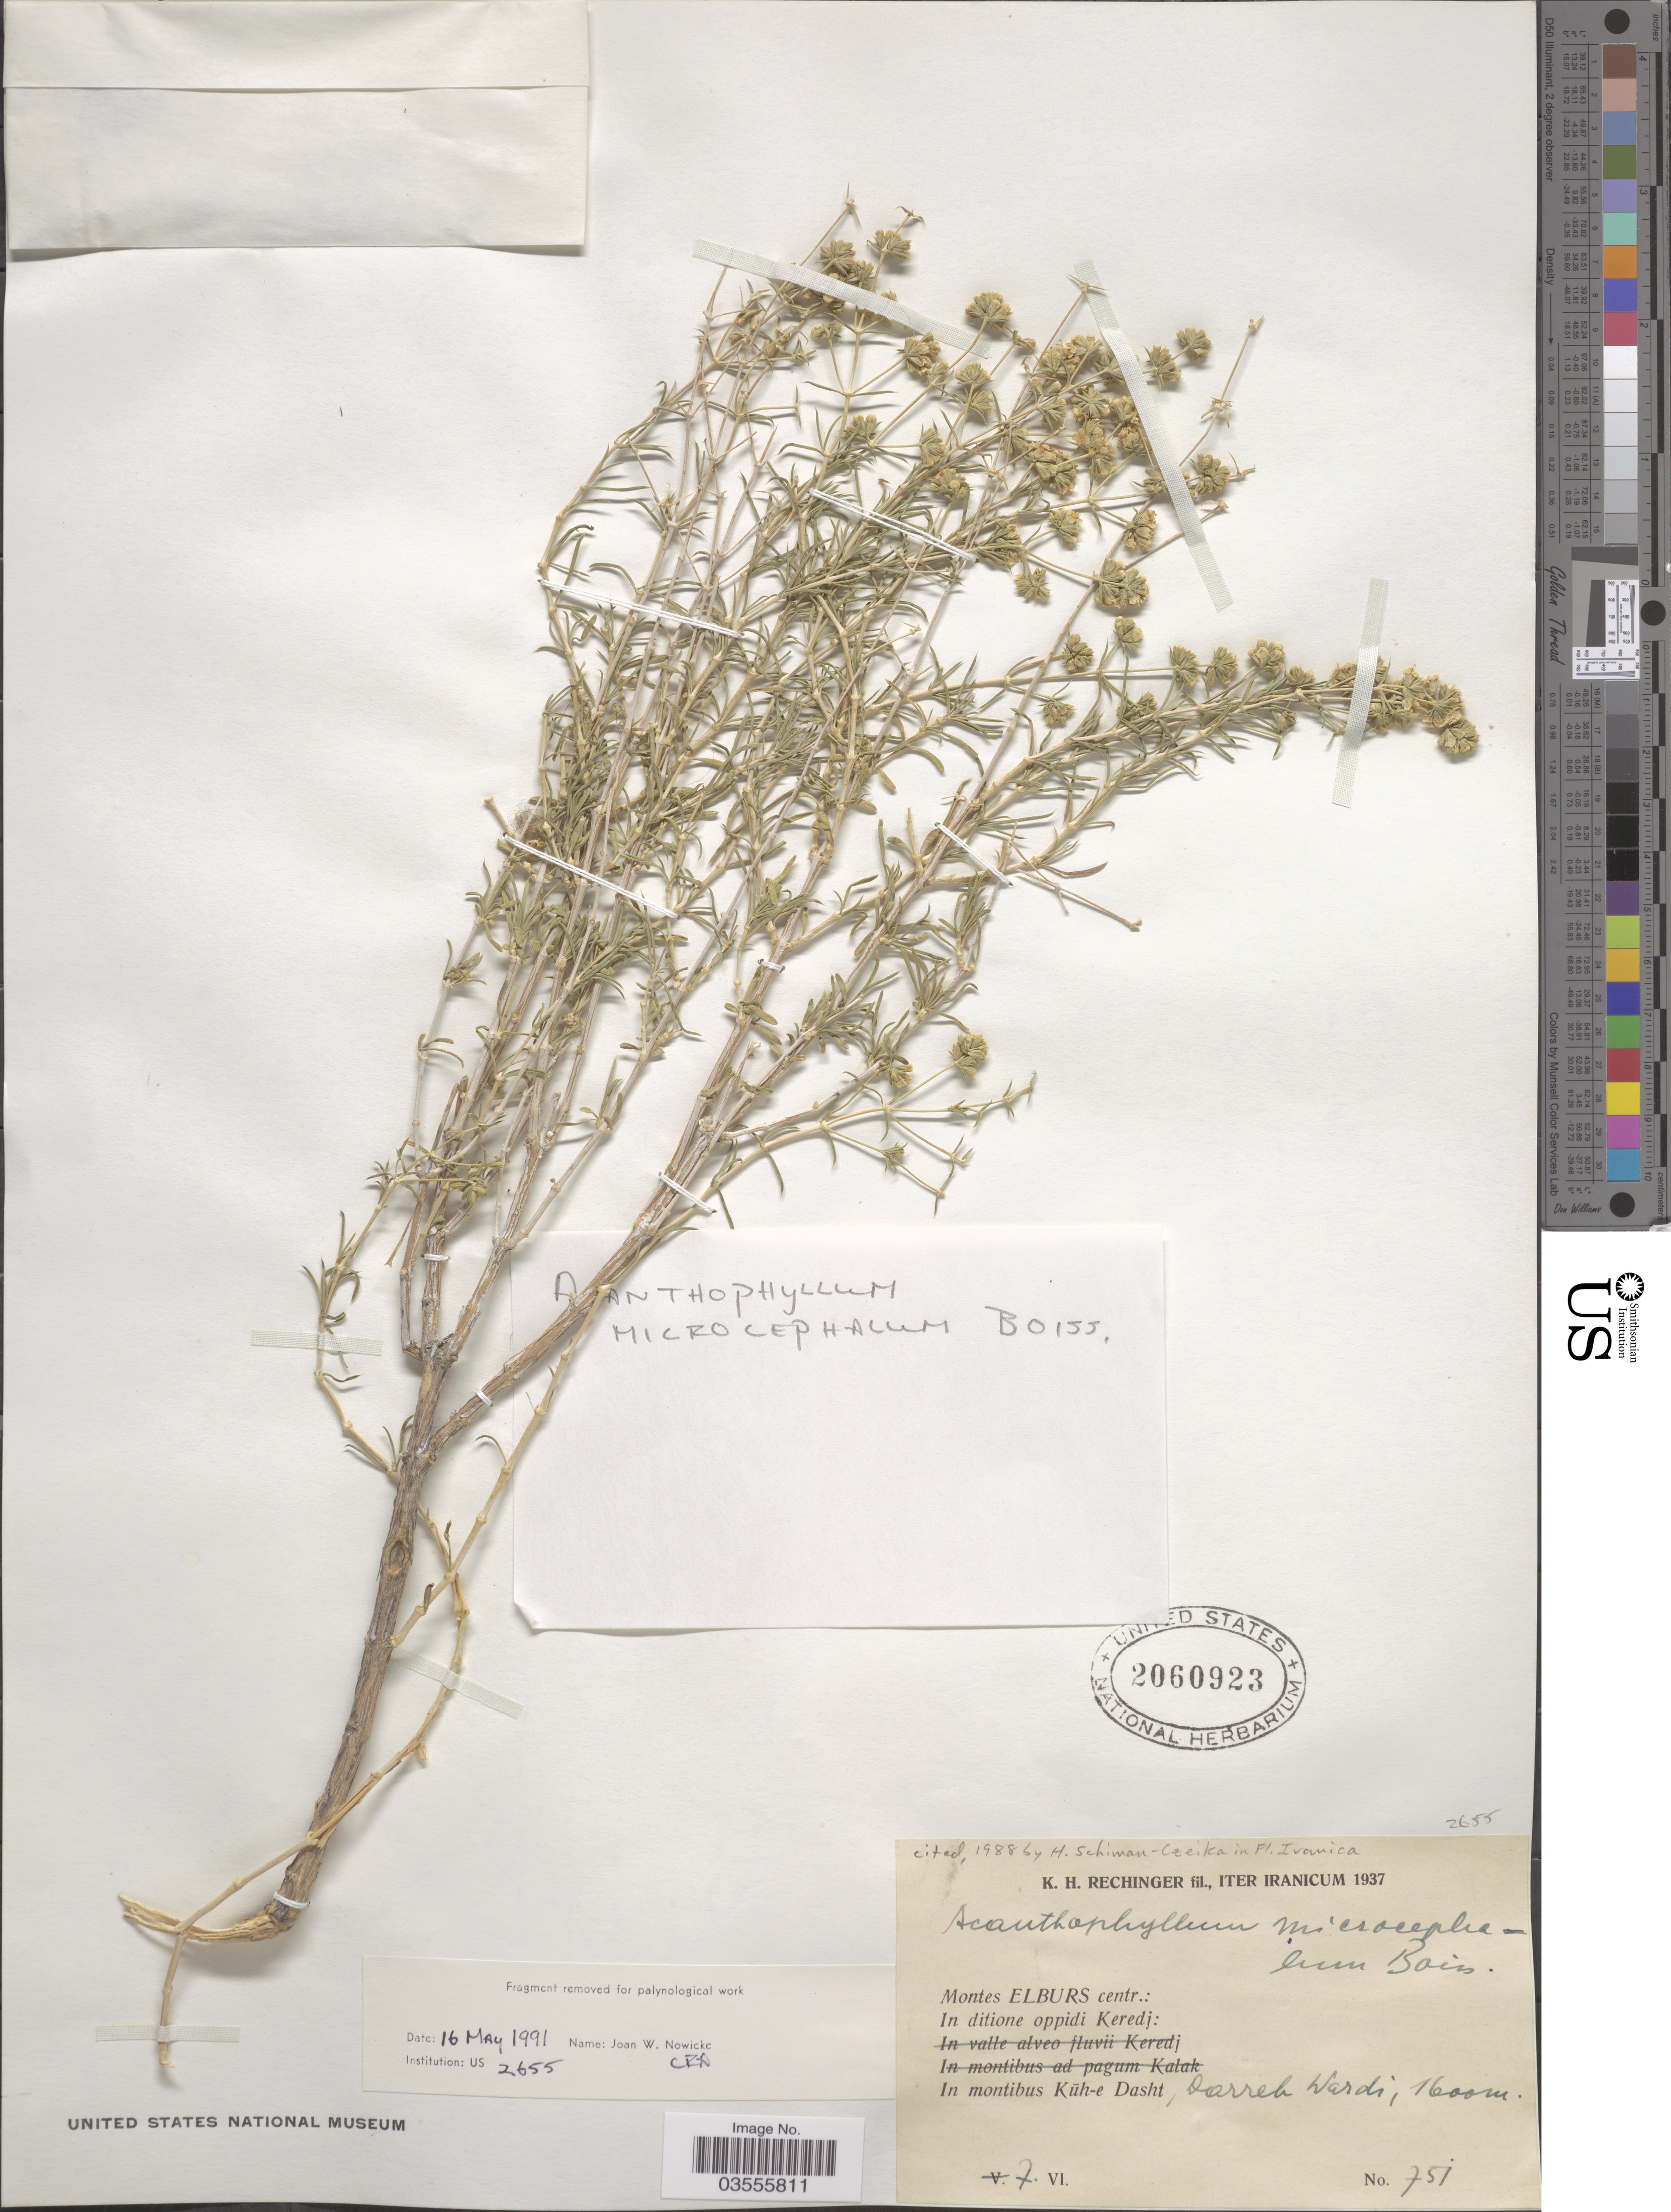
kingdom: Plantae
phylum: Tracheophyta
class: Magnoliopsida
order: Caryophyllales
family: Caryophyllaceae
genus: Acanthophyllum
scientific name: Acanthophyllum microcephalum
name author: Boiss.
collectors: K. H. Rechinger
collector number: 751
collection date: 1937-06-07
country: Iran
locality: Itern Iranicum. Montes Elburs centr.: In ditione oppidi Keredj: In montibus Kūh-e Dasht, Darreh Wardi.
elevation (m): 1600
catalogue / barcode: US 2060923